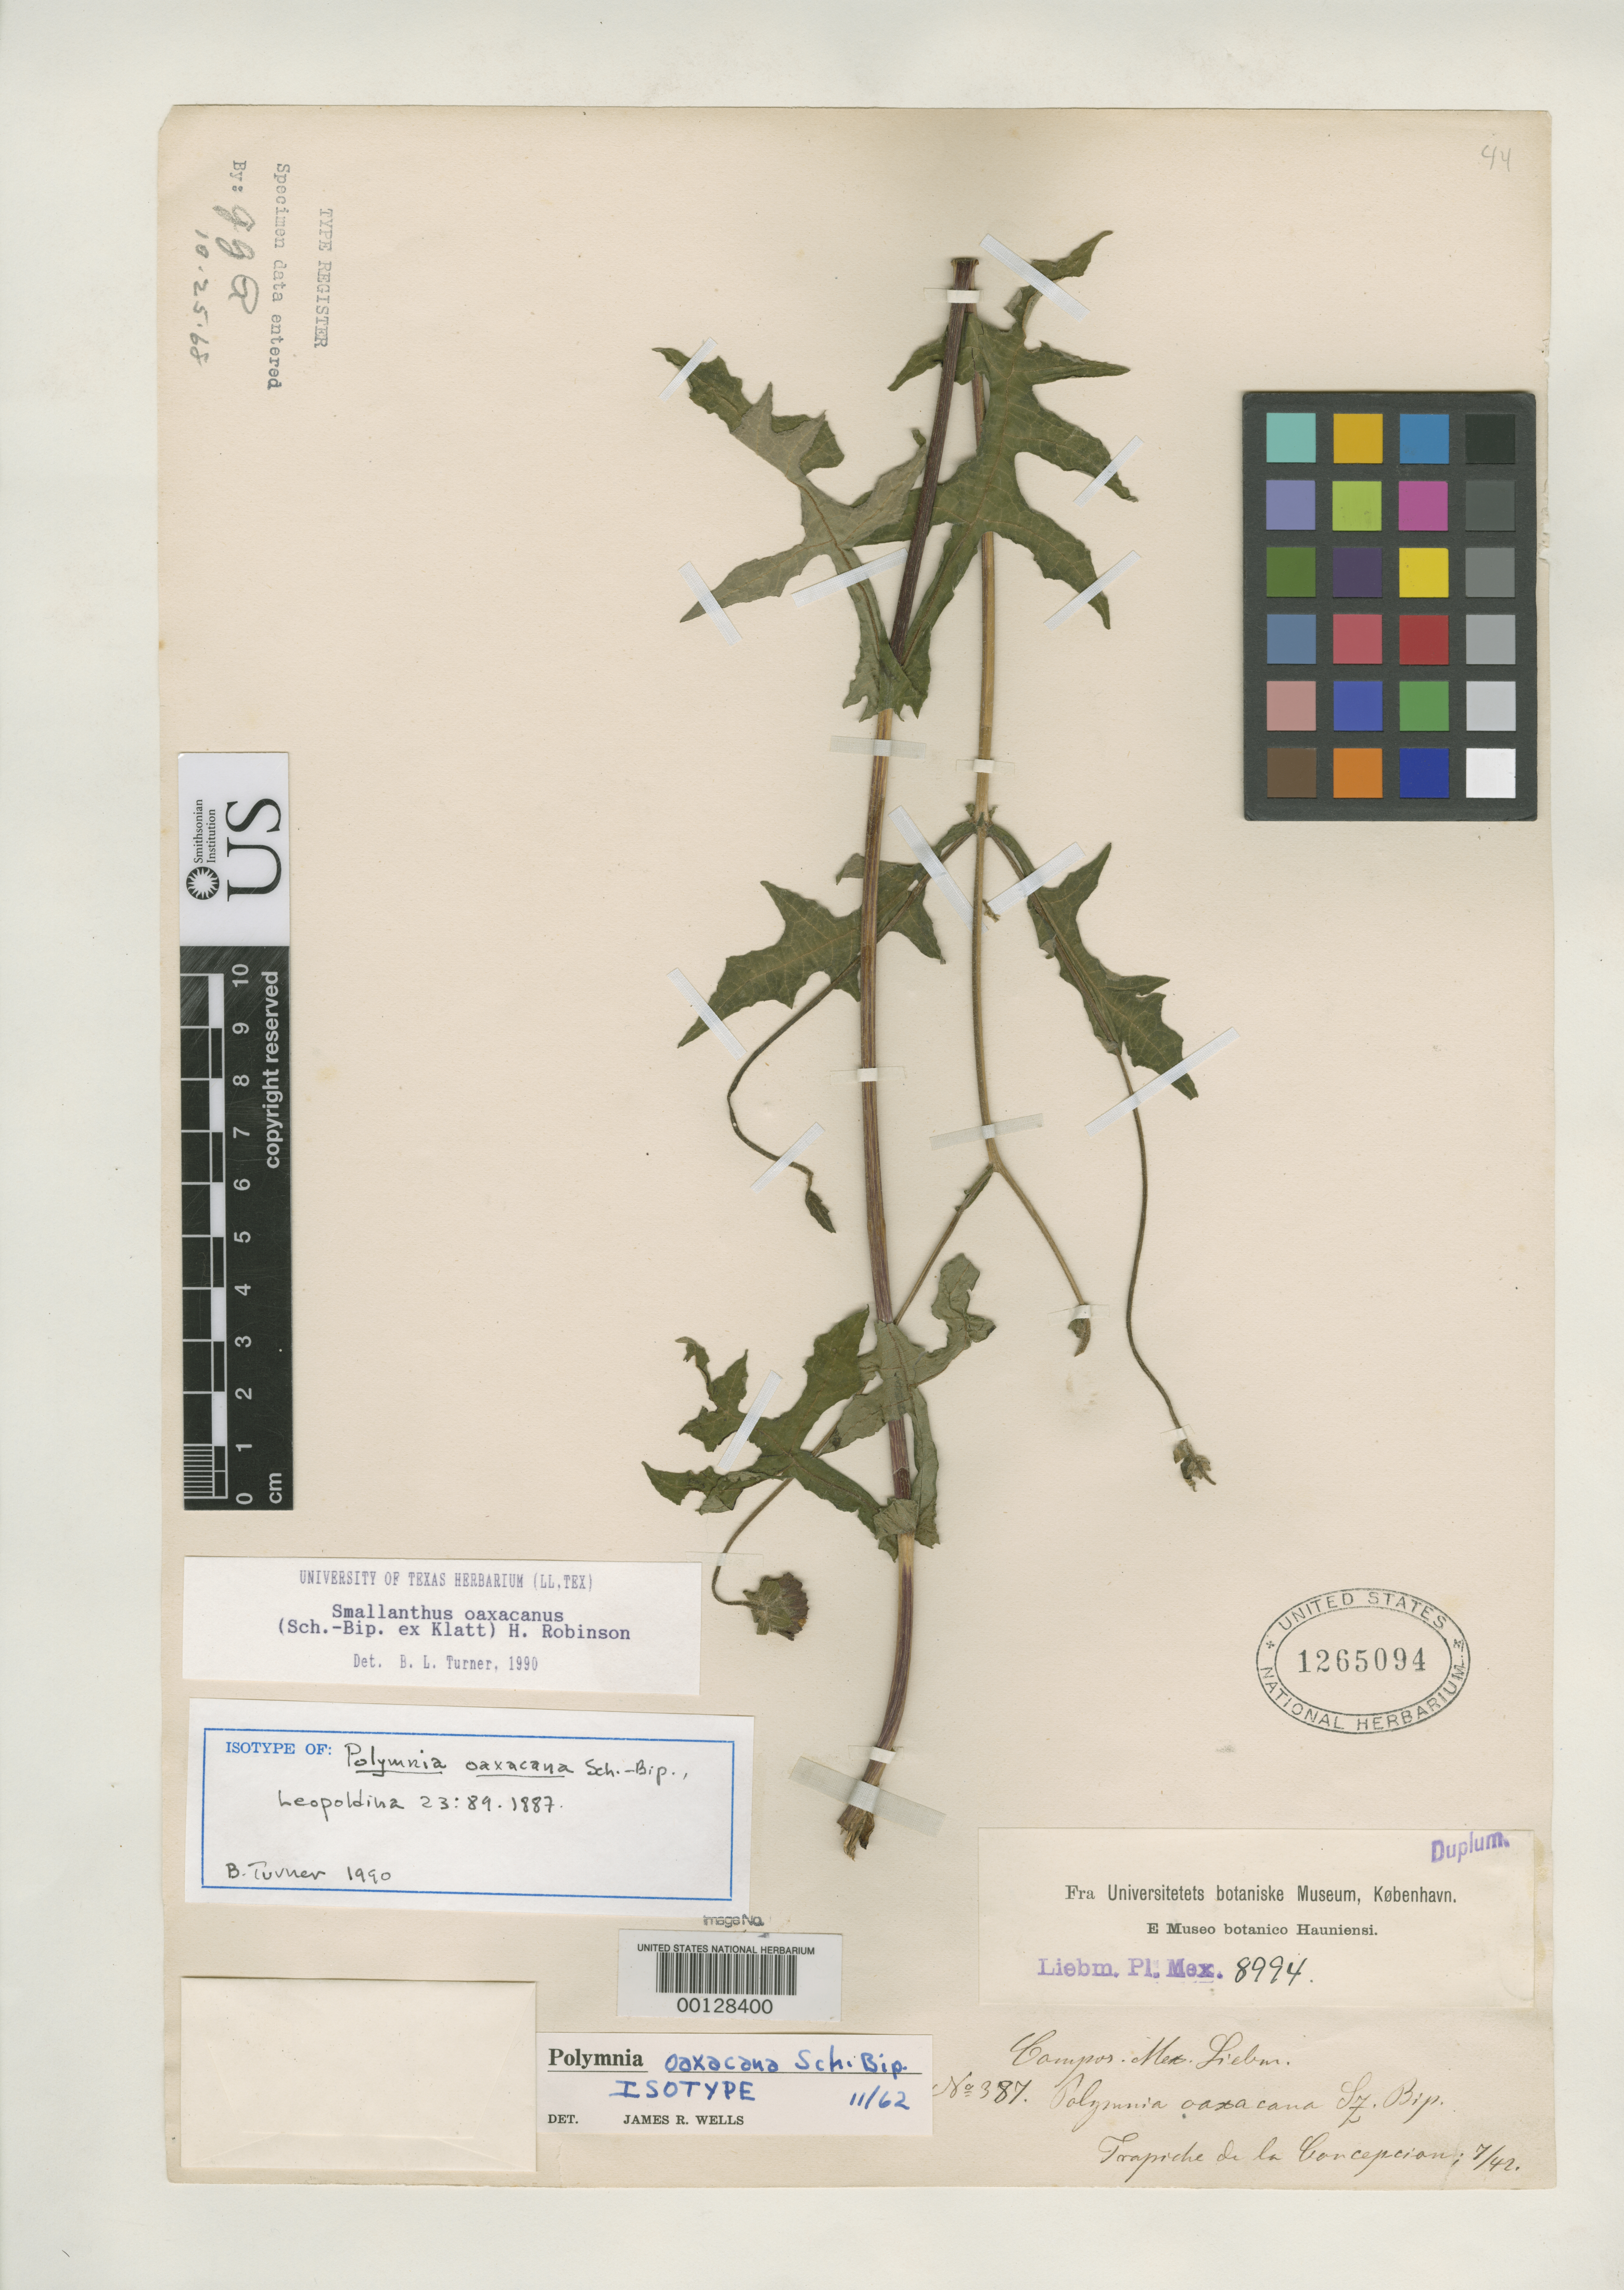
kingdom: Plantae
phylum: Tracheophyta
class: Magnoliopsida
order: Asterales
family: Asteraceae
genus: Polymnia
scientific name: Polymnia oaxacana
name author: Sch. Bip. ex Klatt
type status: Isotype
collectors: F. M. Liebmann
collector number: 387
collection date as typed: Jul 1842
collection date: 1842-07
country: Mexico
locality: Trapiche de La Concepcion.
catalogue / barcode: US 1265094